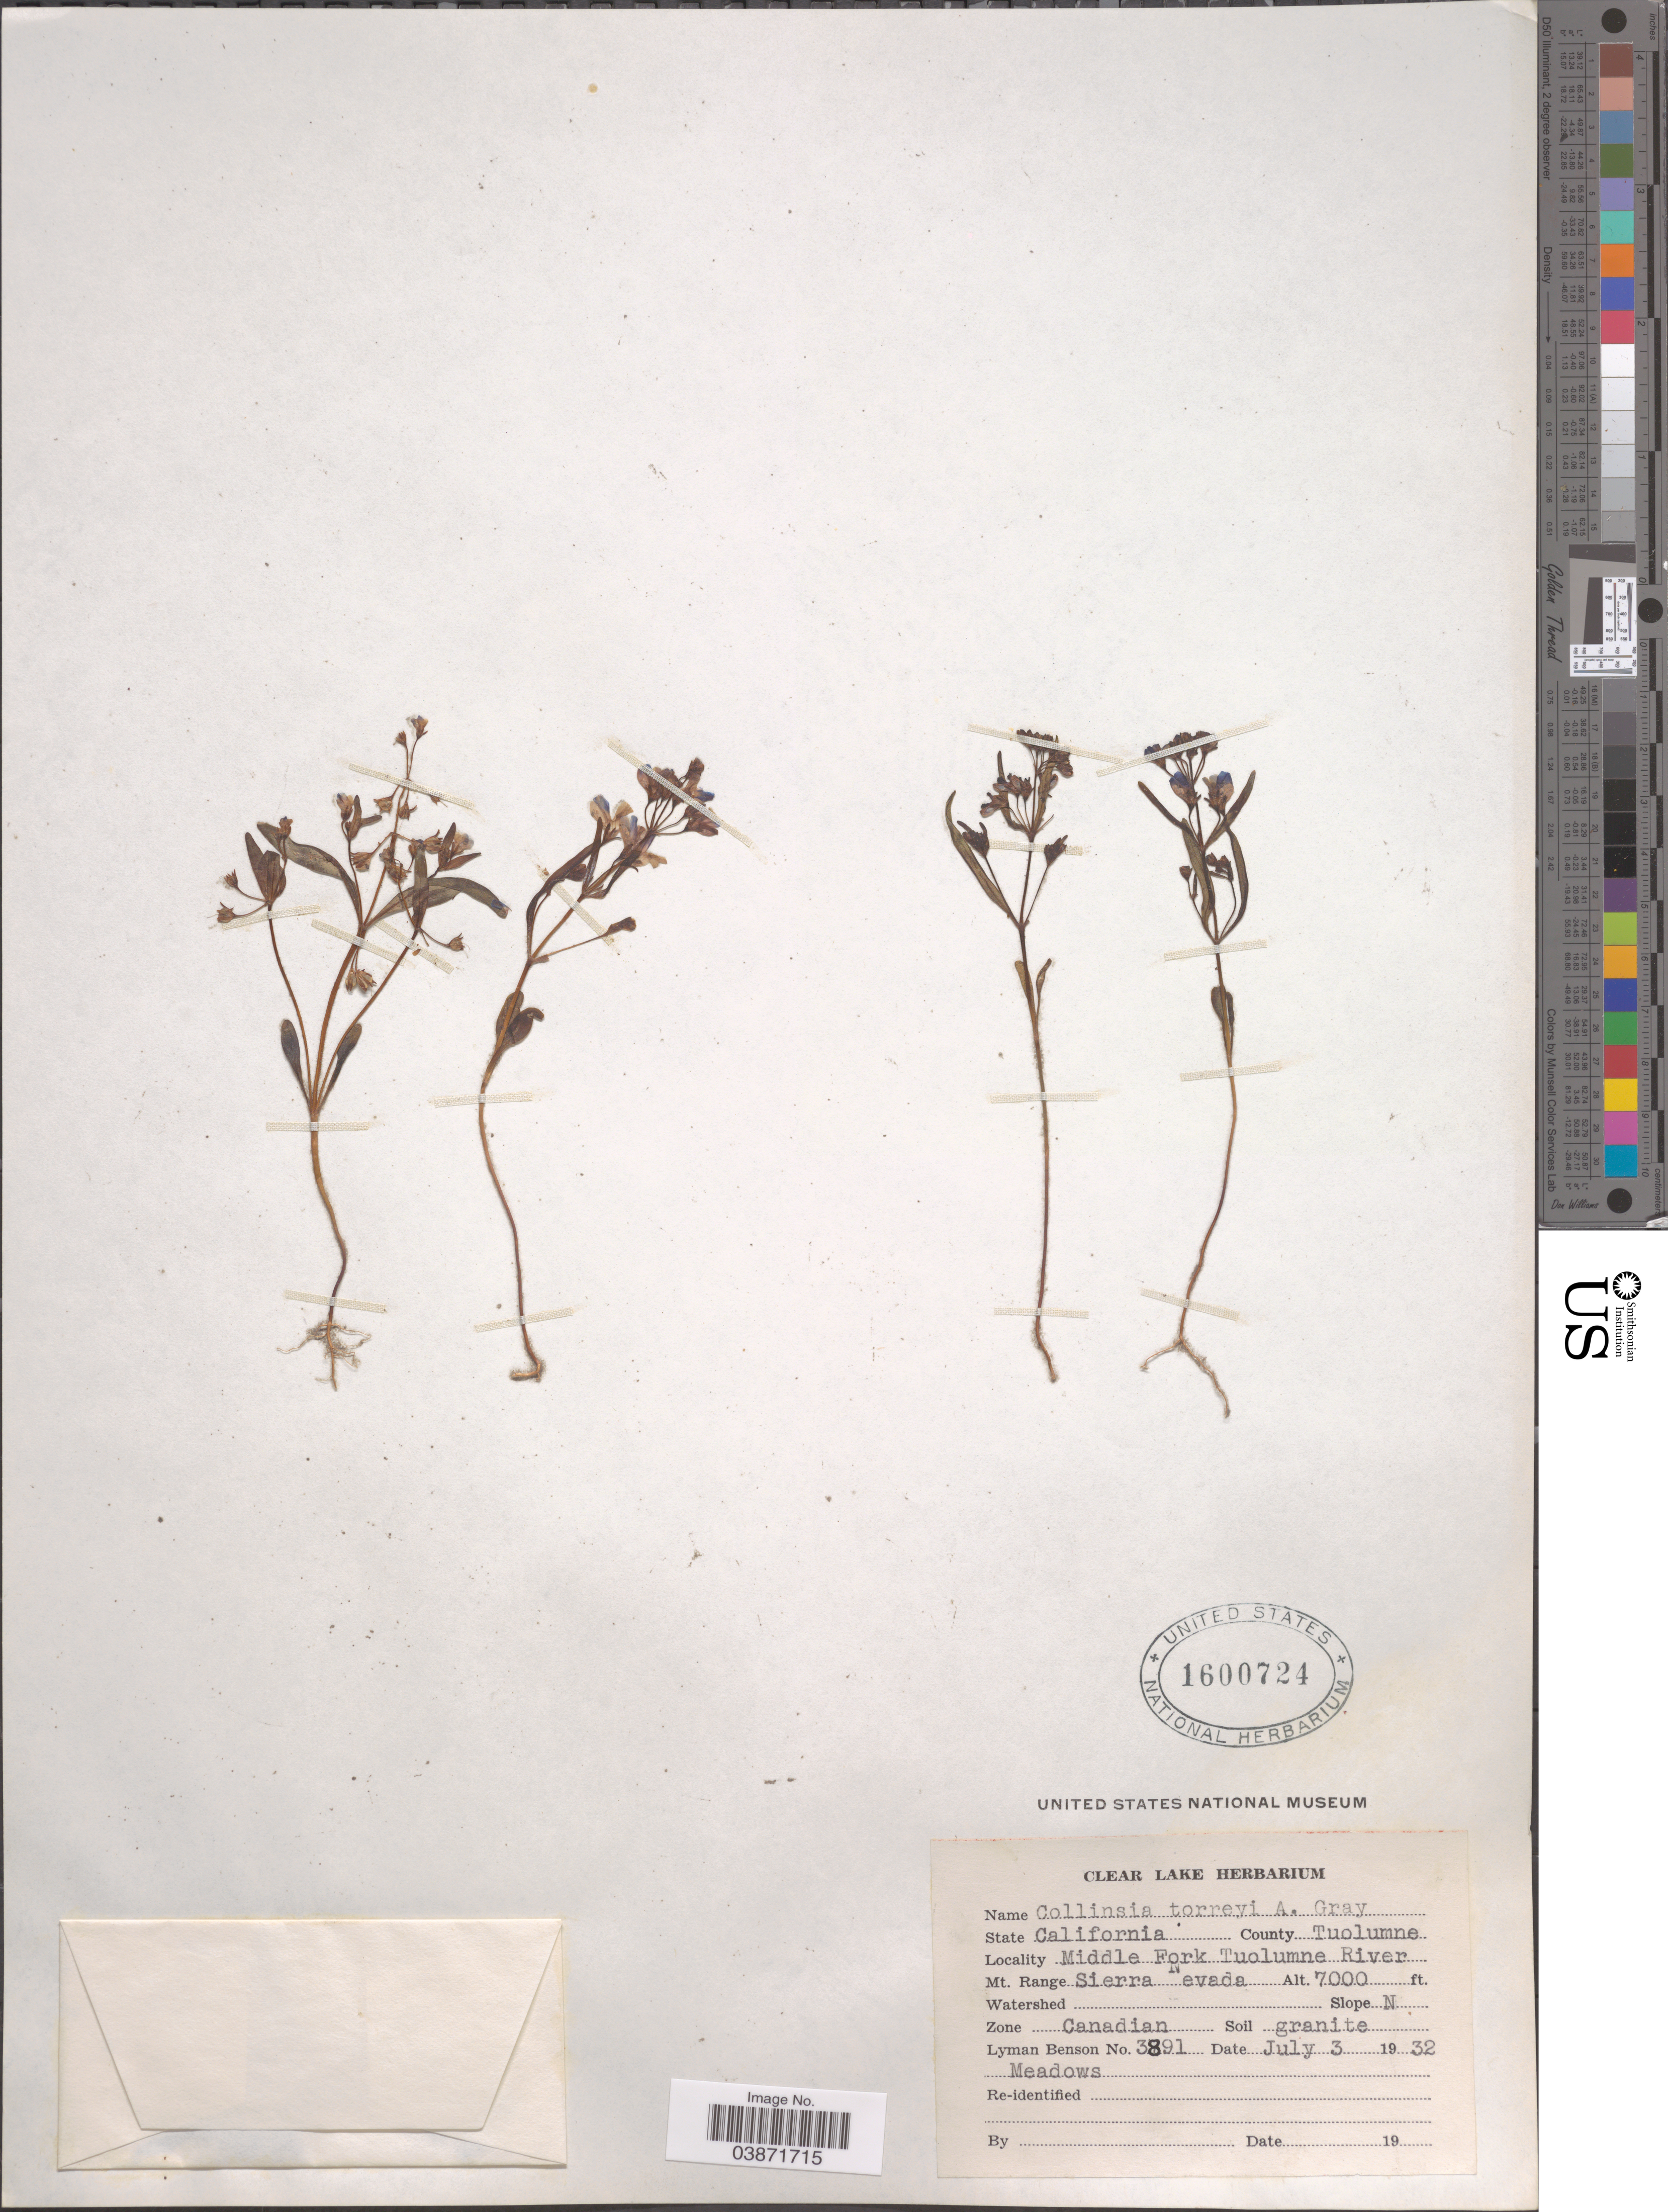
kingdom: Plantae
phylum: Tracheophyta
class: Magnoliopsida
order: Lamiales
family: Plantaginaceae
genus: Collinsia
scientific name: Collinsia torreyi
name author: A. Gray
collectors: L. D. Benson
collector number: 3891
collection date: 1932-07-03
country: United States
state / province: California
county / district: Tuolumne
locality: County Tuolumne. Middle Fork Tuolumne River. Mt. Range Sierra Nevada. Slope N. Zone Canadian.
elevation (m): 2134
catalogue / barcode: US 1600724